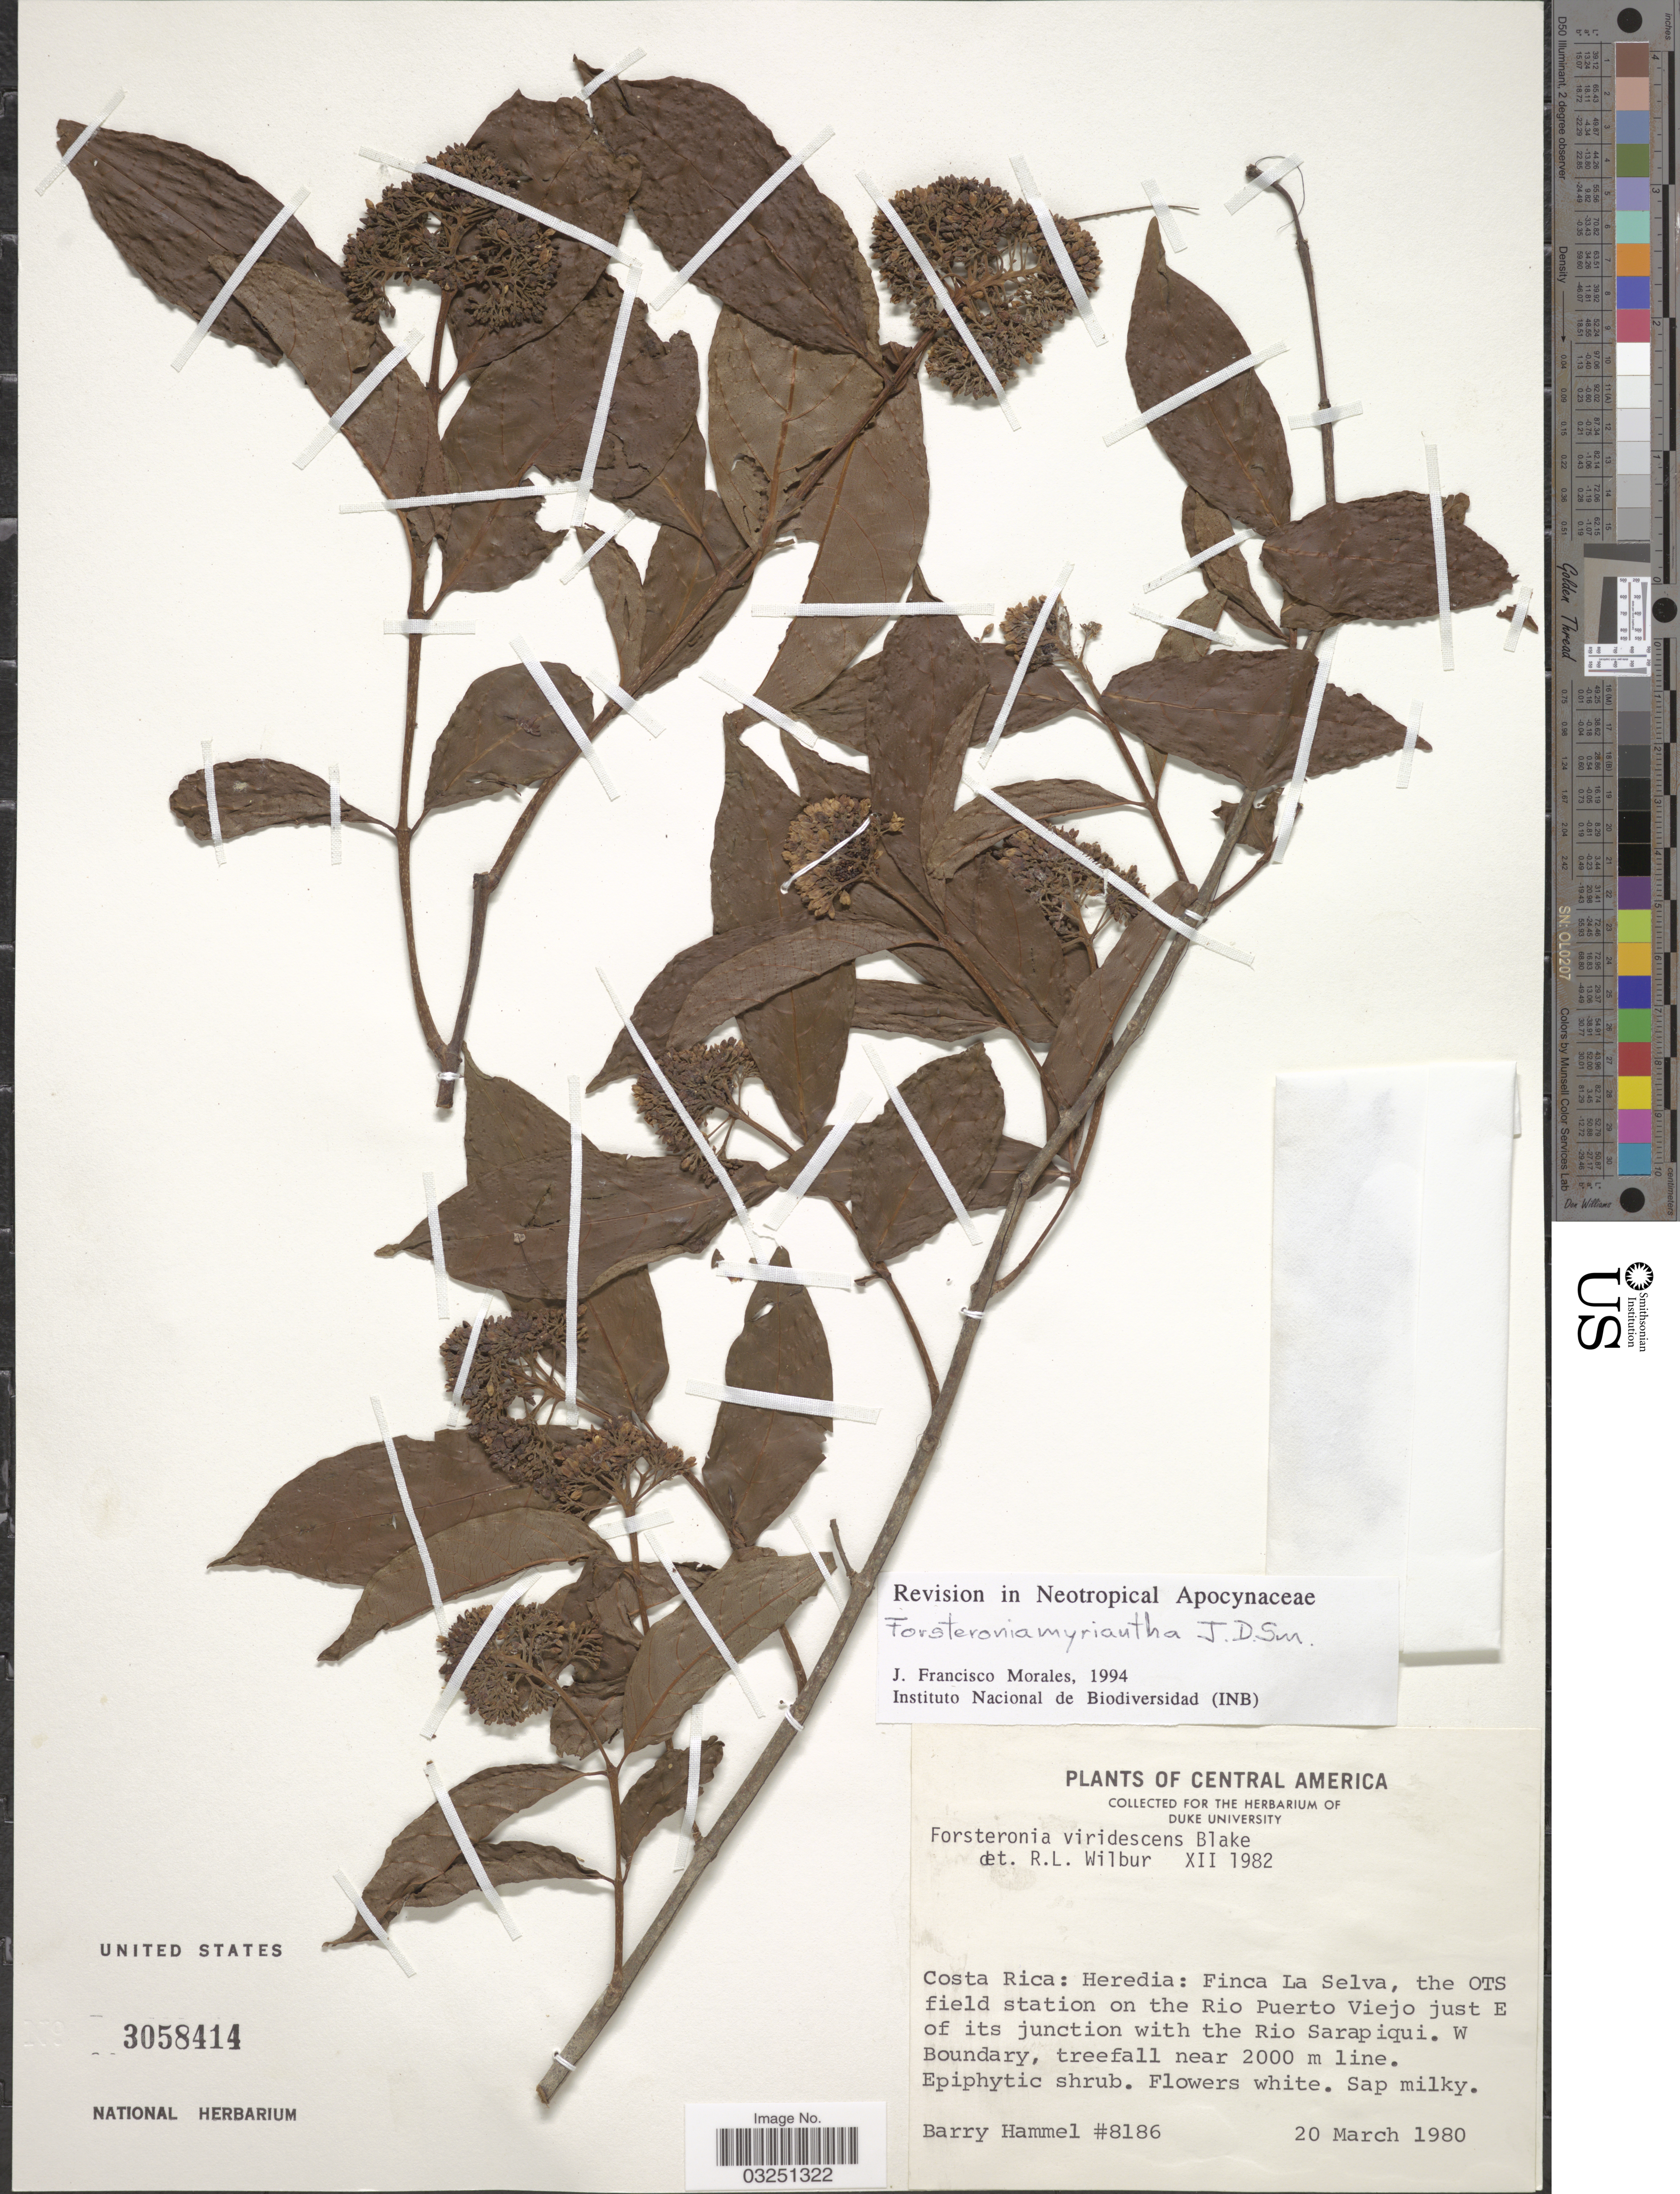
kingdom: Plantae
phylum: Tracheophyta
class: Magnoliopsida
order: Gentianales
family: Apocynaceae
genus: Forsteronia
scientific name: Forsteronia myriantha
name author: Donn. Sm.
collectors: B. Hammel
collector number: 8186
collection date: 1980-03-20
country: Costa Rica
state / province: Heredia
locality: Finca La Selva, the OTS field station on the Rio Puerto Viejo just E of its junction with the Rio Sarapiqui. W boundary, treefall near 2000 m line.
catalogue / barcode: US 3058414